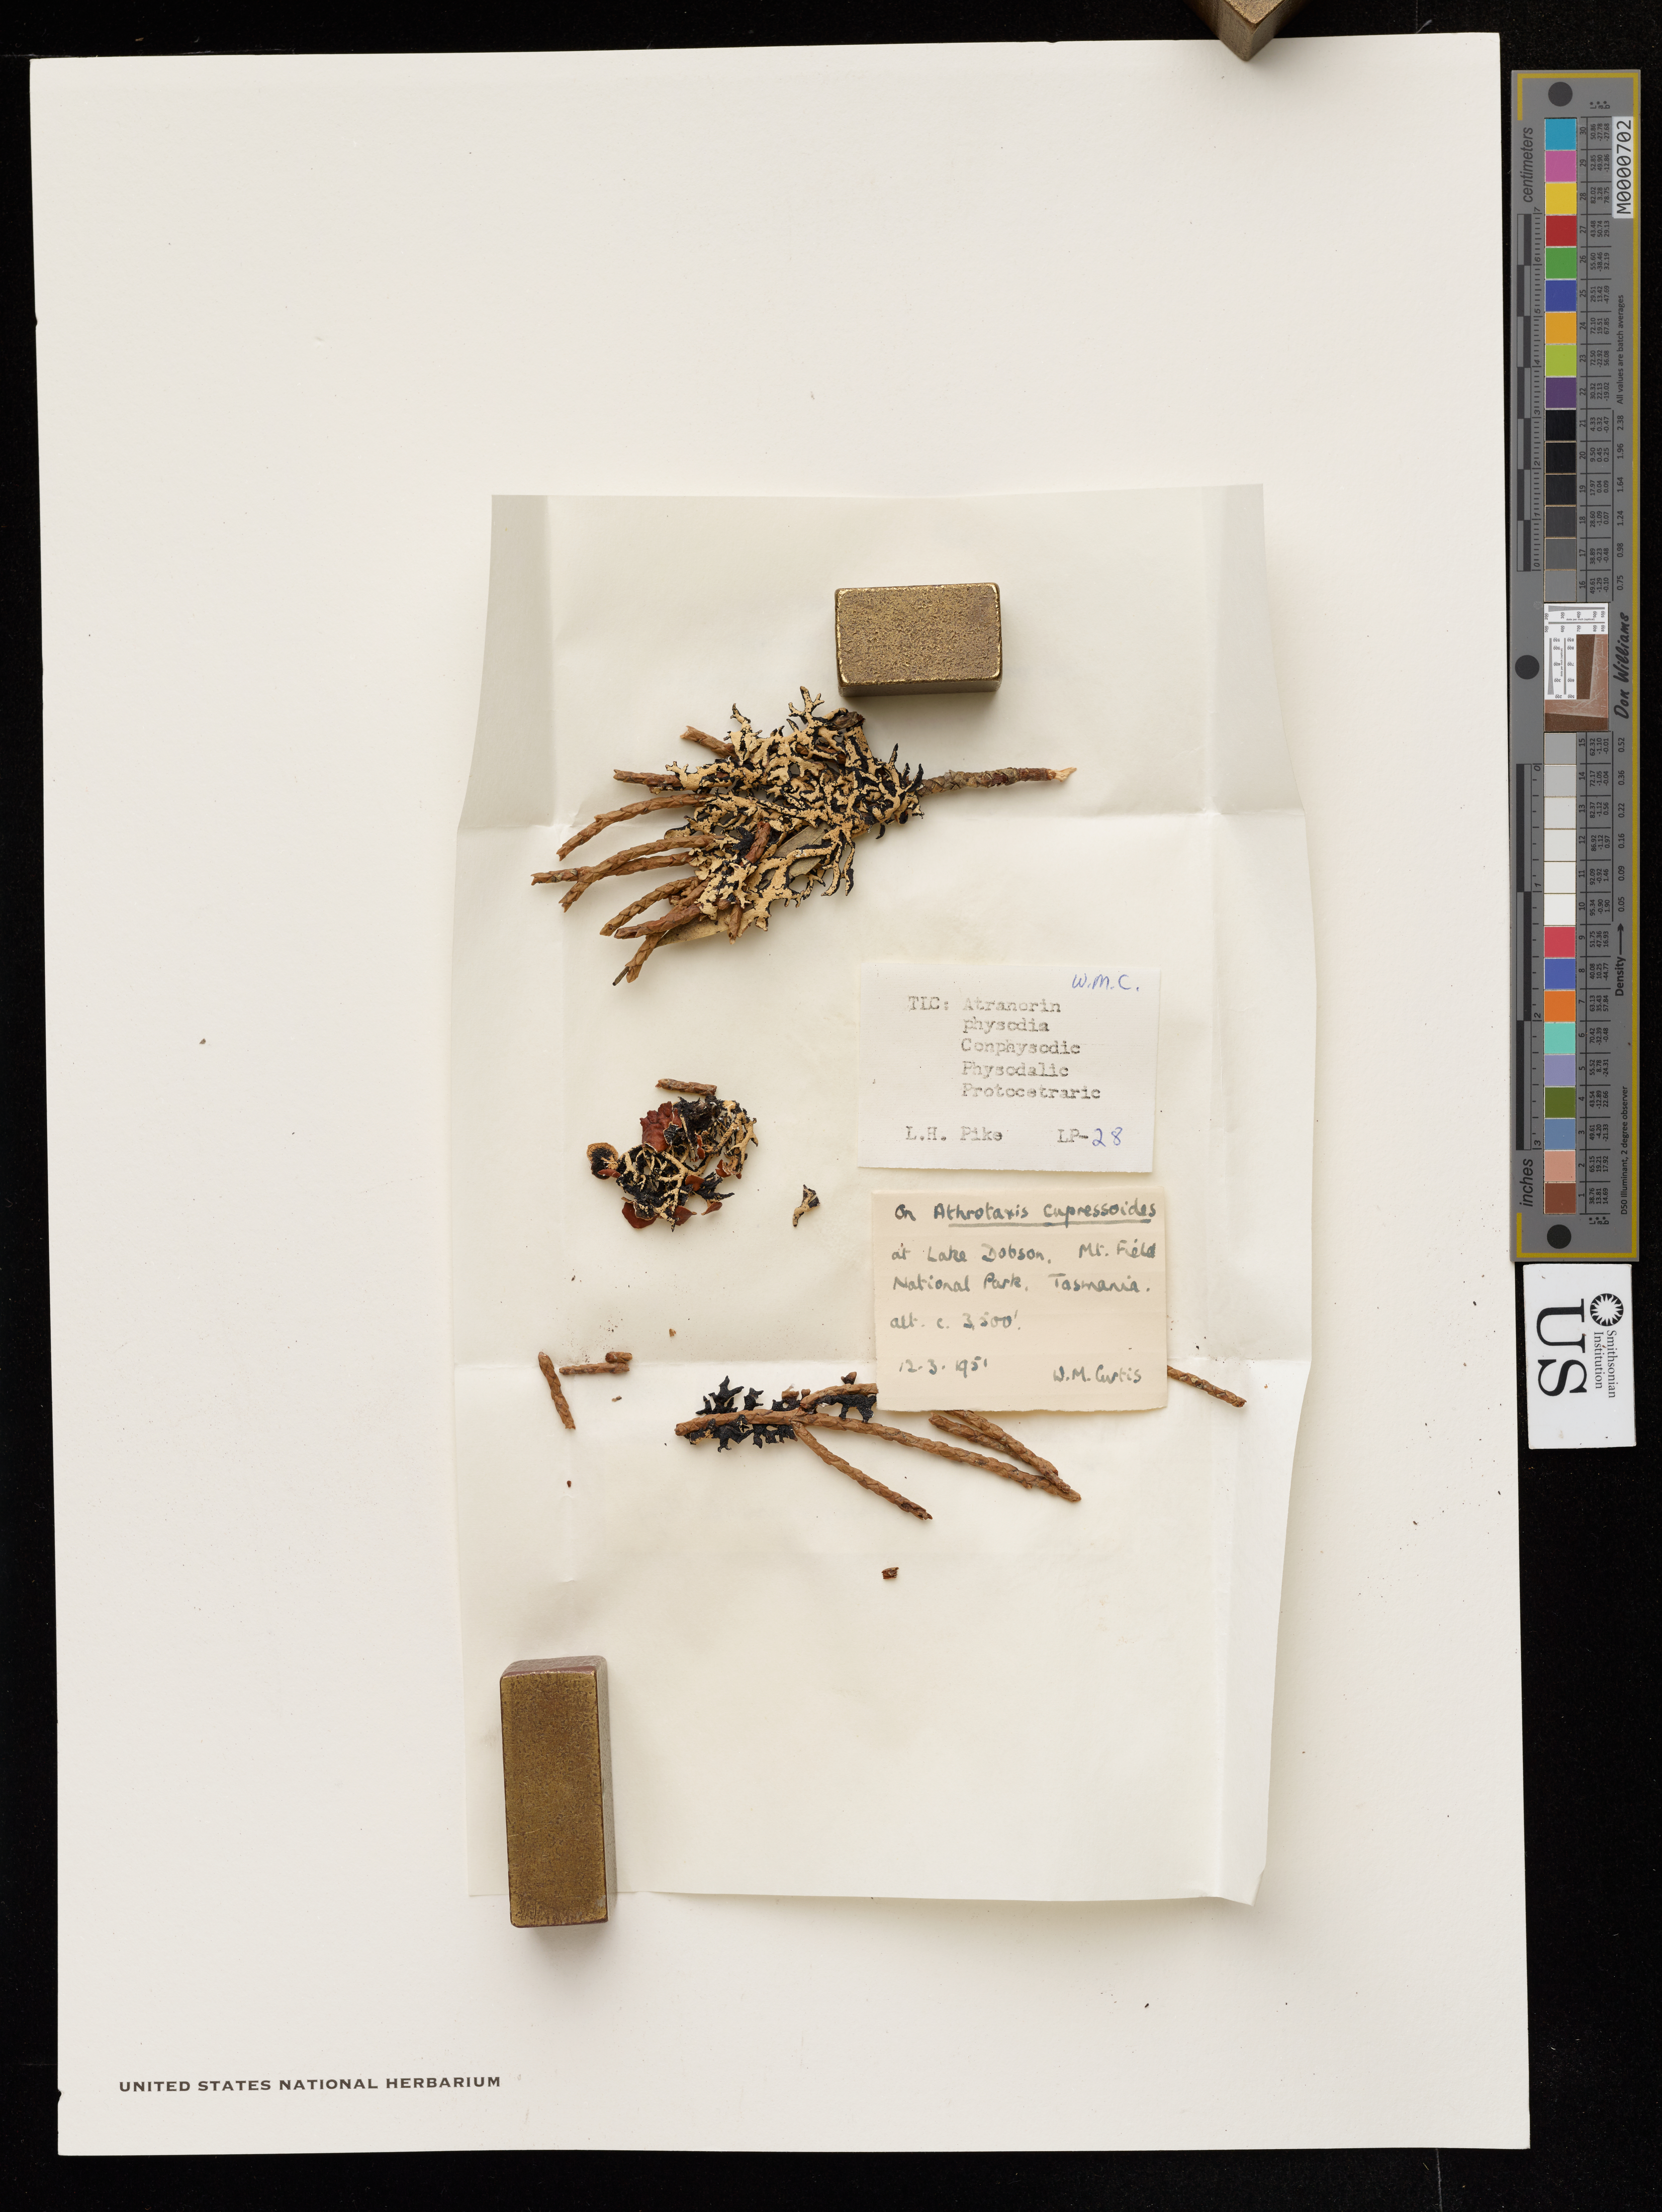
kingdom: Fungi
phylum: Ascomycota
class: Lecanoromycetes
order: Lecanorales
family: Parmeliaceae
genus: Hypogymnia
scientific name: Hypogymnia lugubris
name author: (Pers.) Krog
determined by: McCune, B.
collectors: W. Curtis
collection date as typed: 12 Mar 1951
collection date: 1951-03-12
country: Australia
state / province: Tasmania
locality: At lake dobson, mt. field nat'l park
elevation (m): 1067